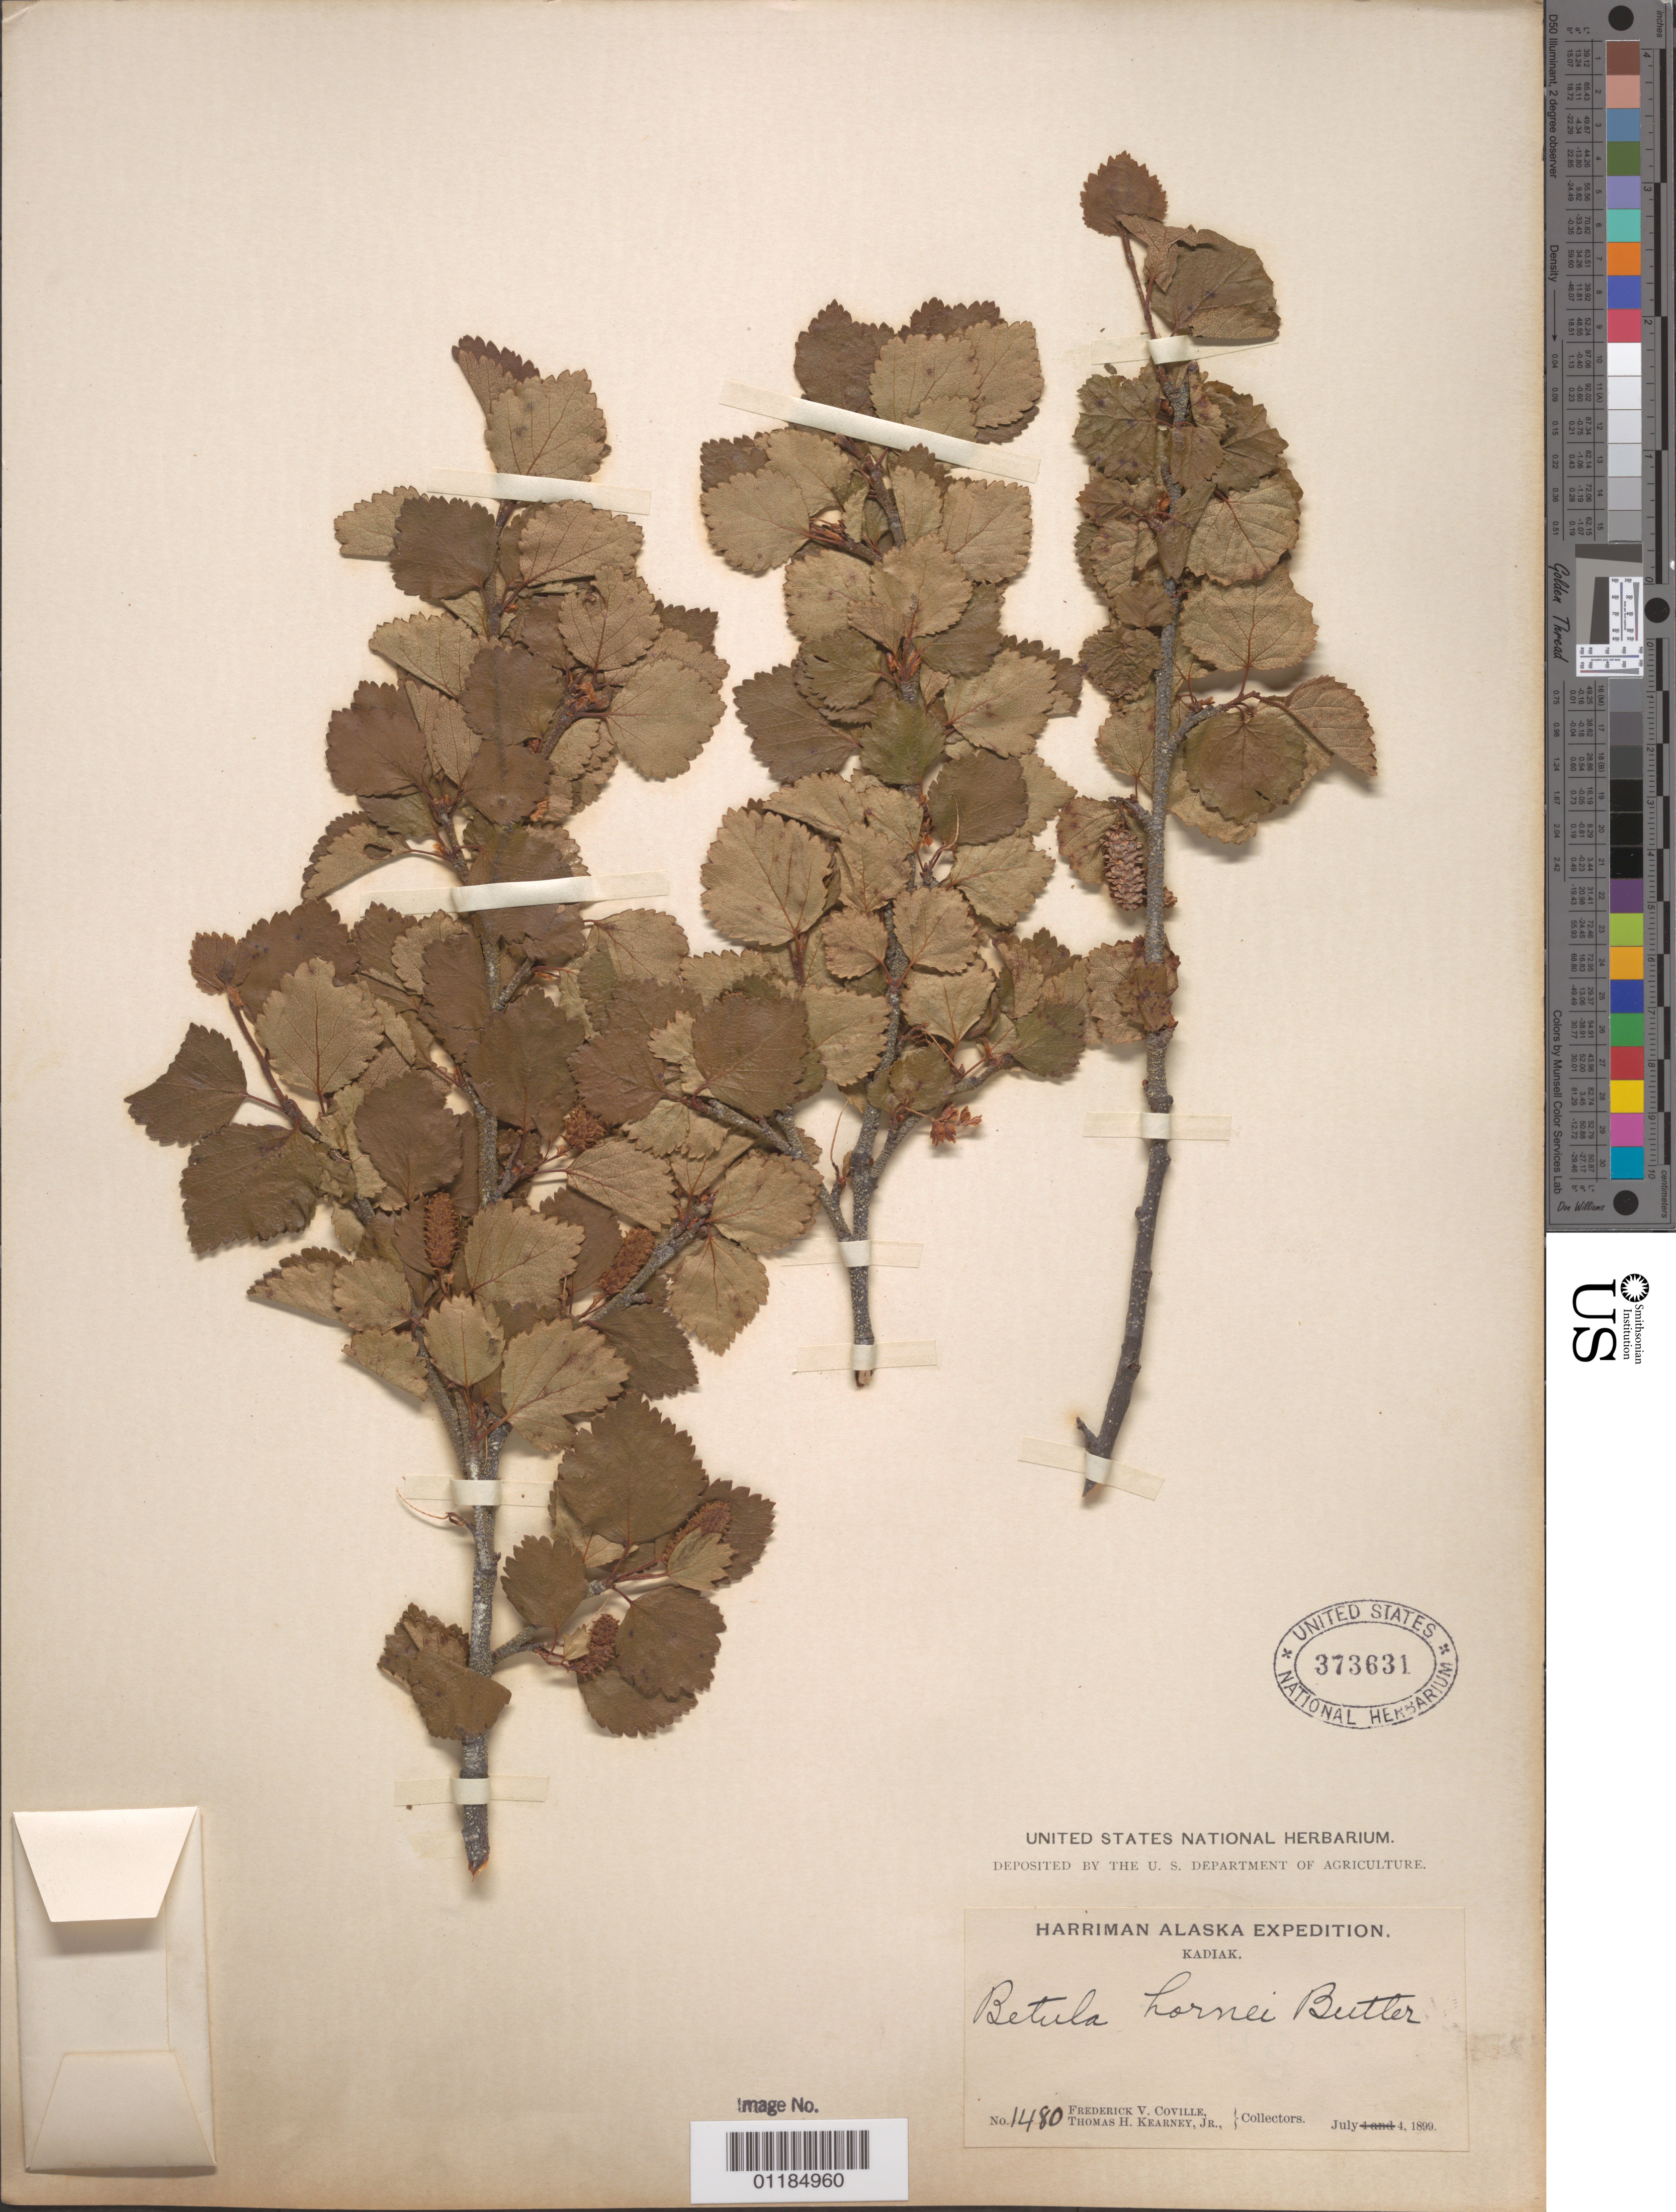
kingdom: Plantae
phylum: Tracheophyta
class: Magnoliopsida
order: Fagales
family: Betulaceae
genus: Betula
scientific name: Betula hornei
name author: B.T. Butler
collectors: F. V. Coville & T. H. Kearney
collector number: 1480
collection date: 1899-07-04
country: United States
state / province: Alaska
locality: Kadiak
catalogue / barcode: US 373631